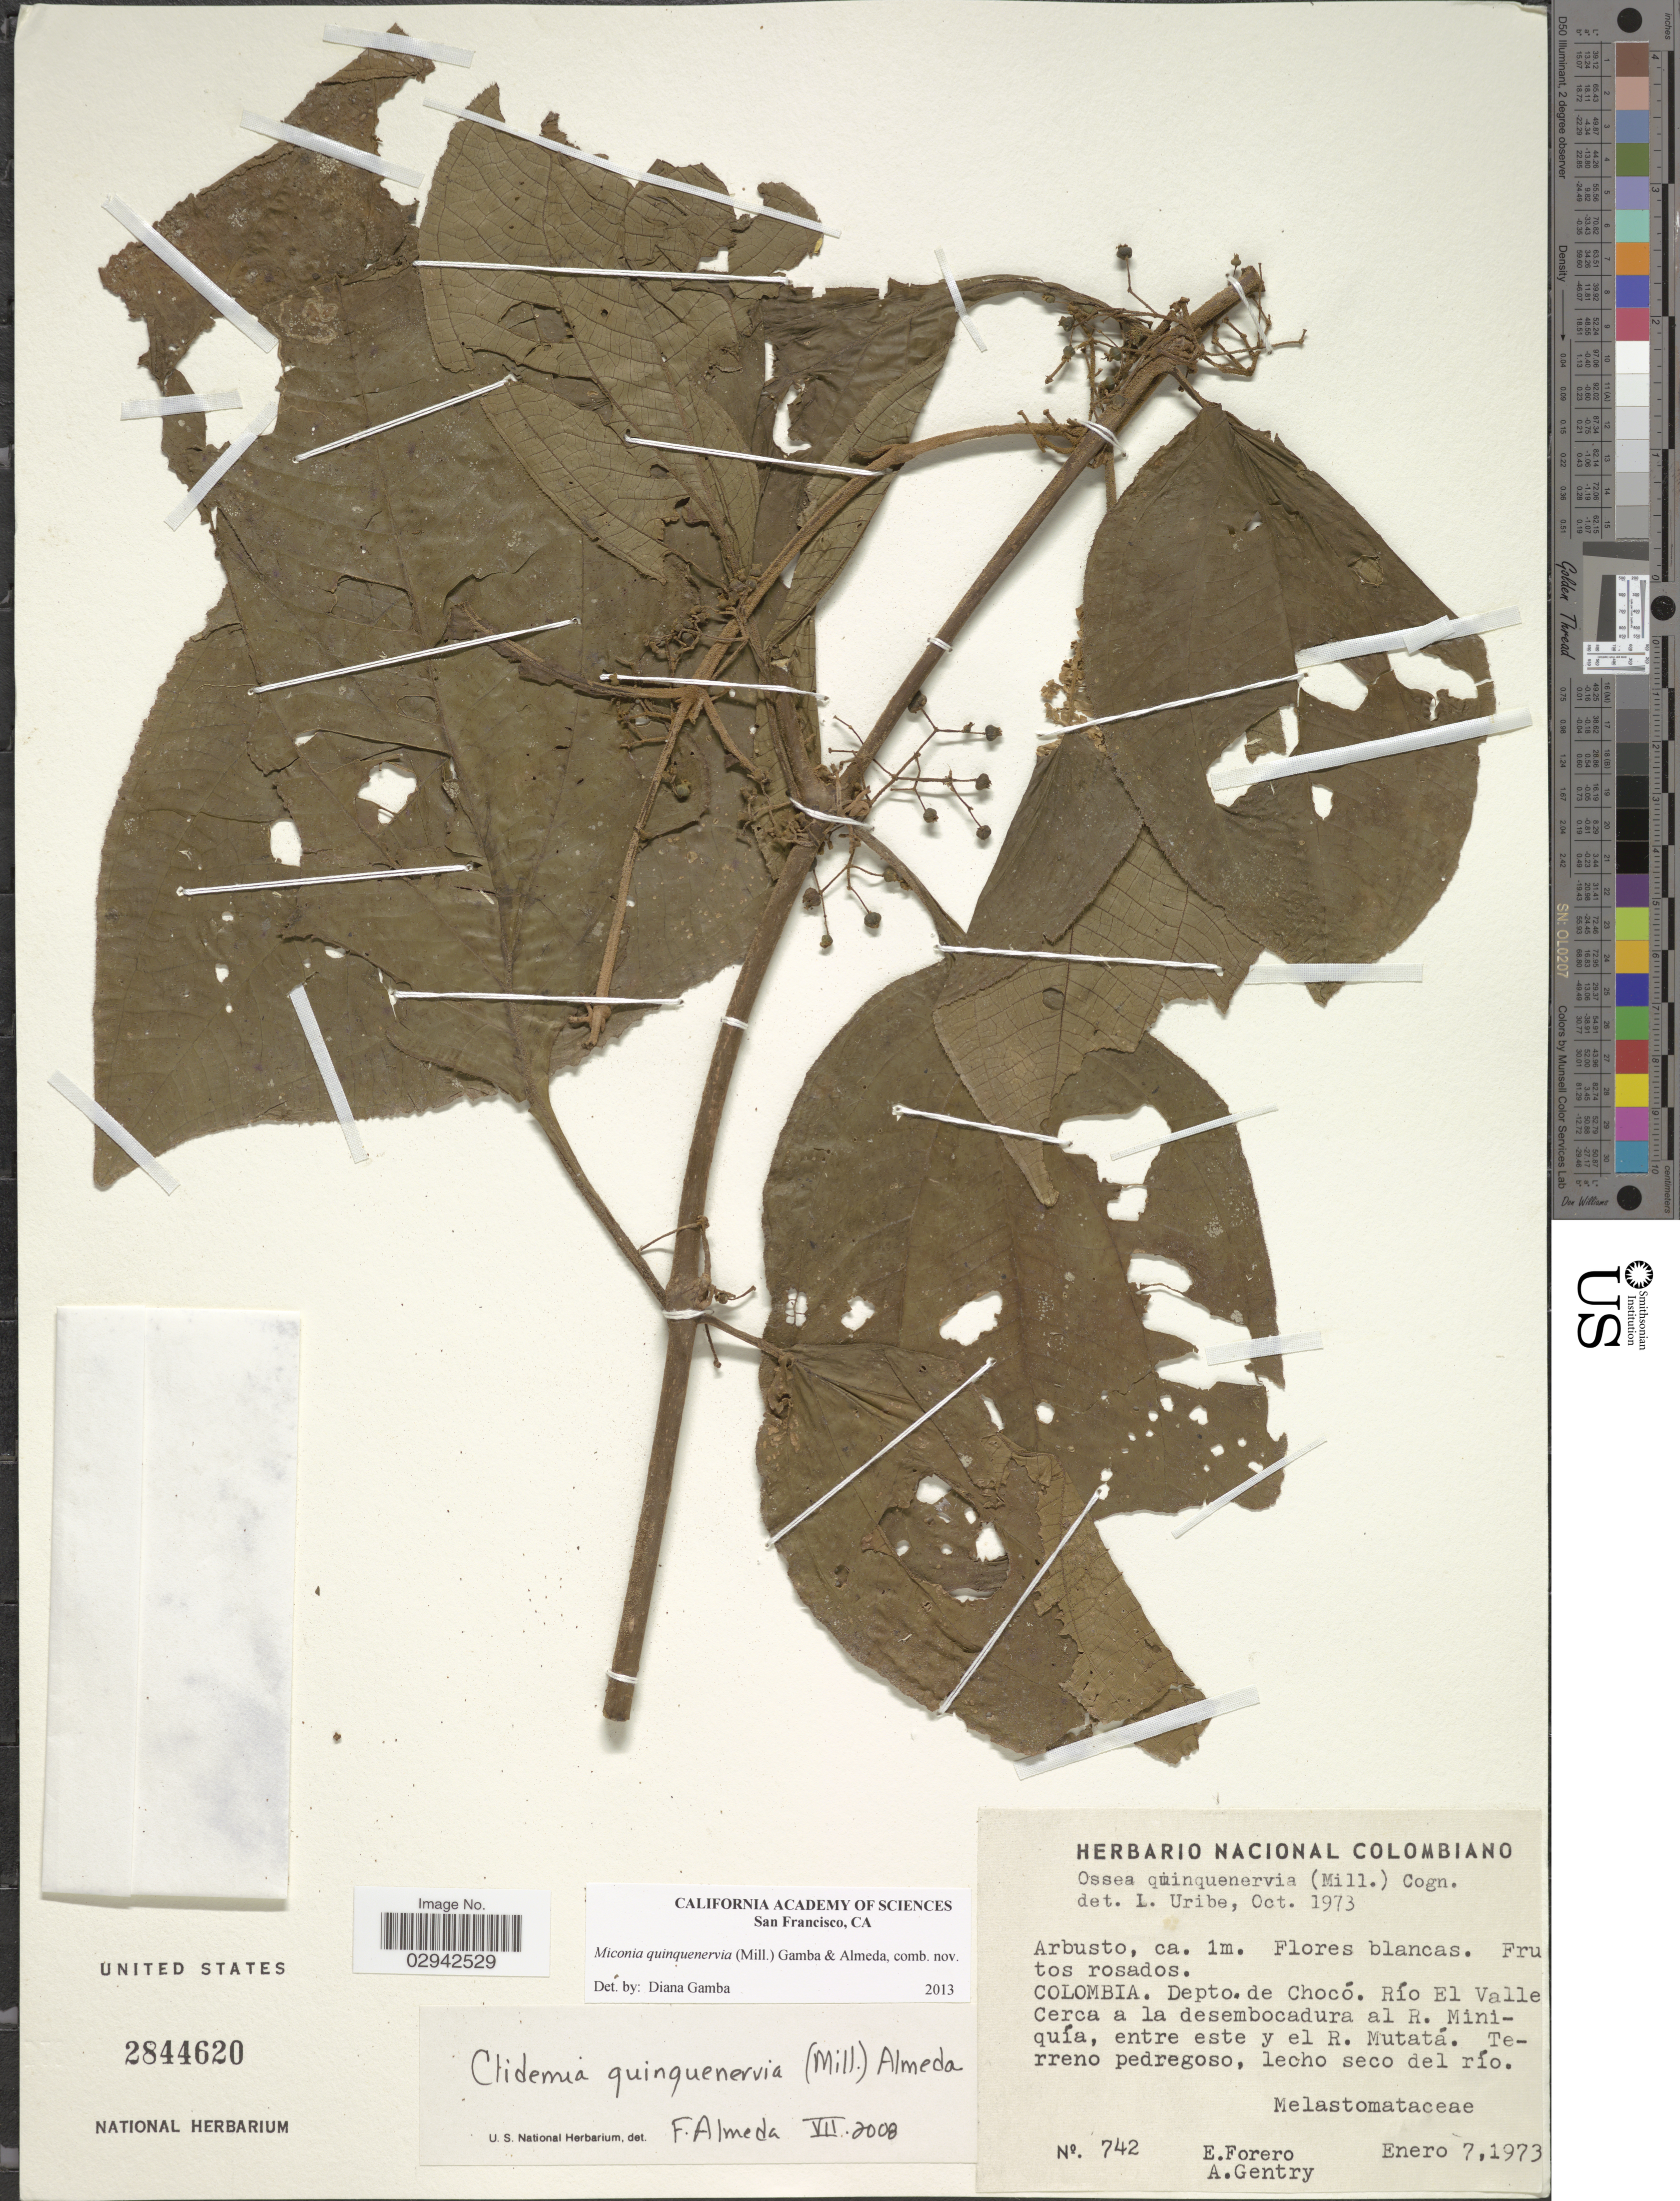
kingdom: Plantae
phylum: Tracheophyta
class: Magnoliopsida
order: Myrtales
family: Melastomataceae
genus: Miconia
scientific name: Miconia quinquenervia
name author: (Mill.) Gamba & Almeda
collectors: E. Forero & A. H. Gentry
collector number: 742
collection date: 1973-01-07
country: Colombia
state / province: Chocó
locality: Depto. de Chocó, Río El Valle Cerca a la desembocadura al R. Miniquía, entre este y el R. Mutata, Terreno pedregoso, lecho seco del río.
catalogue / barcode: US 2844620